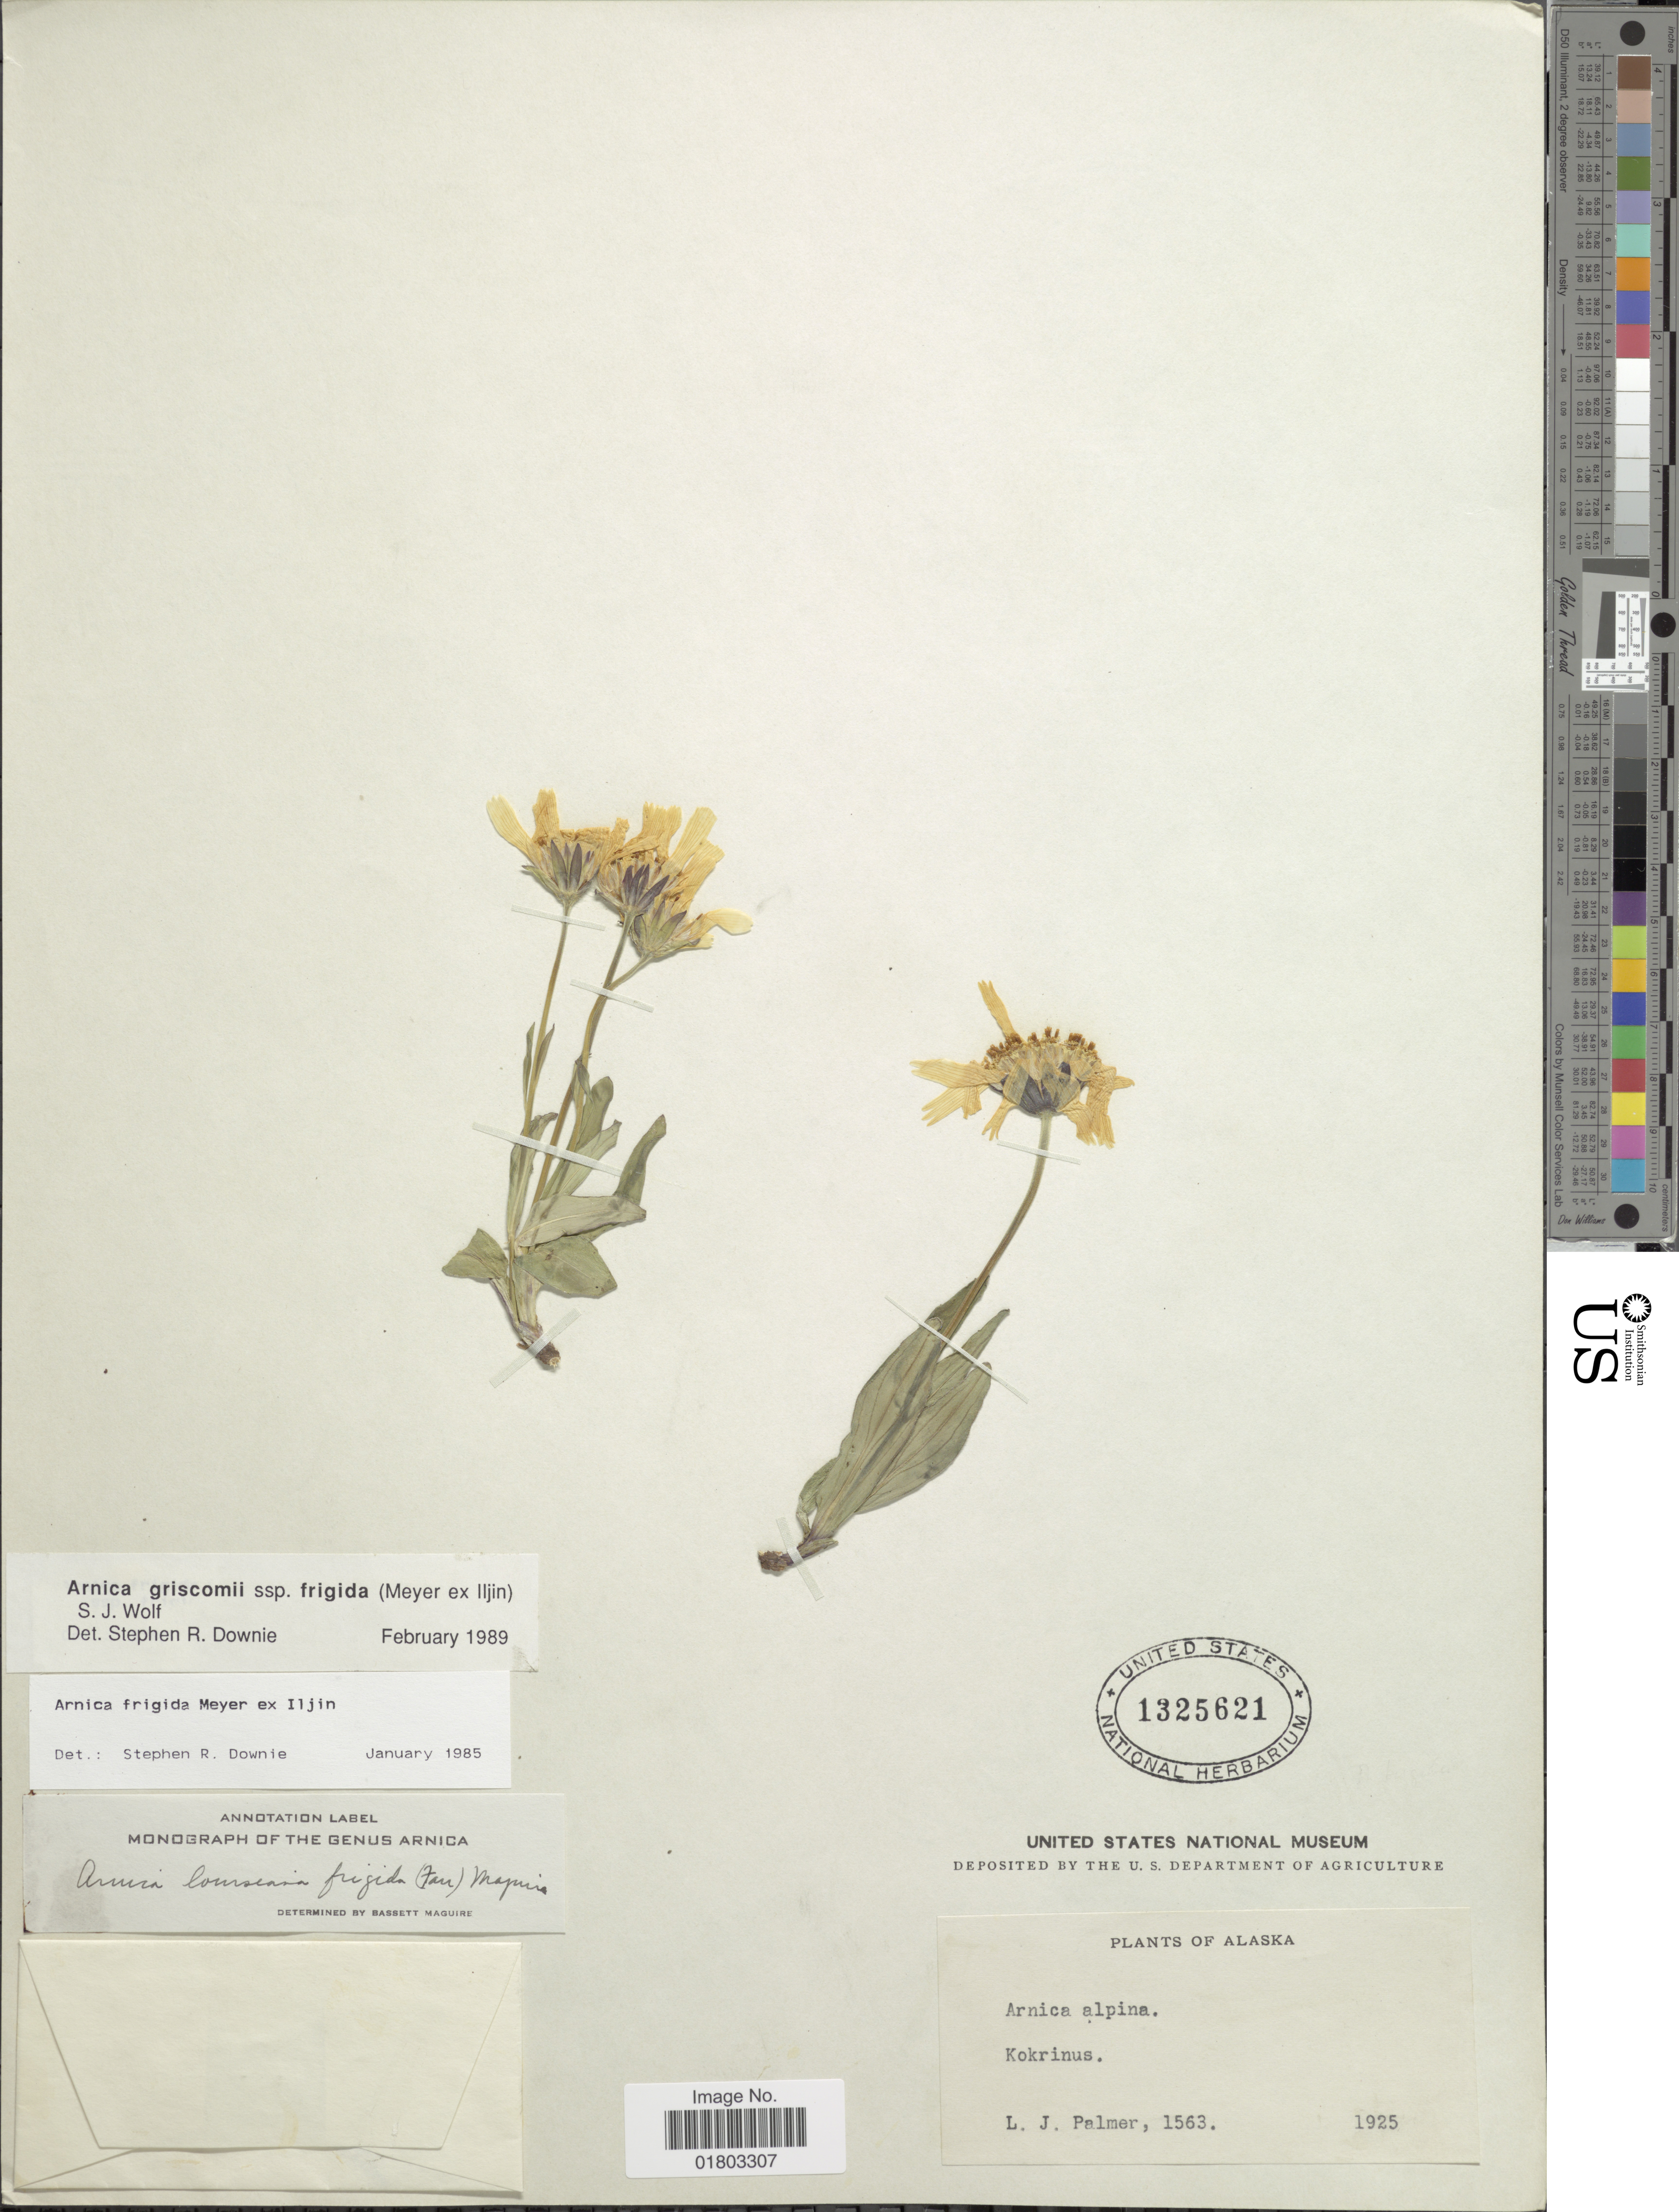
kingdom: Plantae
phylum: Tracheophyta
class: Magnoliopsida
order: Asterales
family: Asteraceae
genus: Arnica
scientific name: Arnica griscomii subsp. frigida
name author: (C.A. Mey. ex Iljin) S.J. Wolf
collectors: L. J. Palmer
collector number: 1563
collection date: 1925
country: United States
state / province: Alaska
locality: Kokrinus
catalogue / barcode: US 1325621